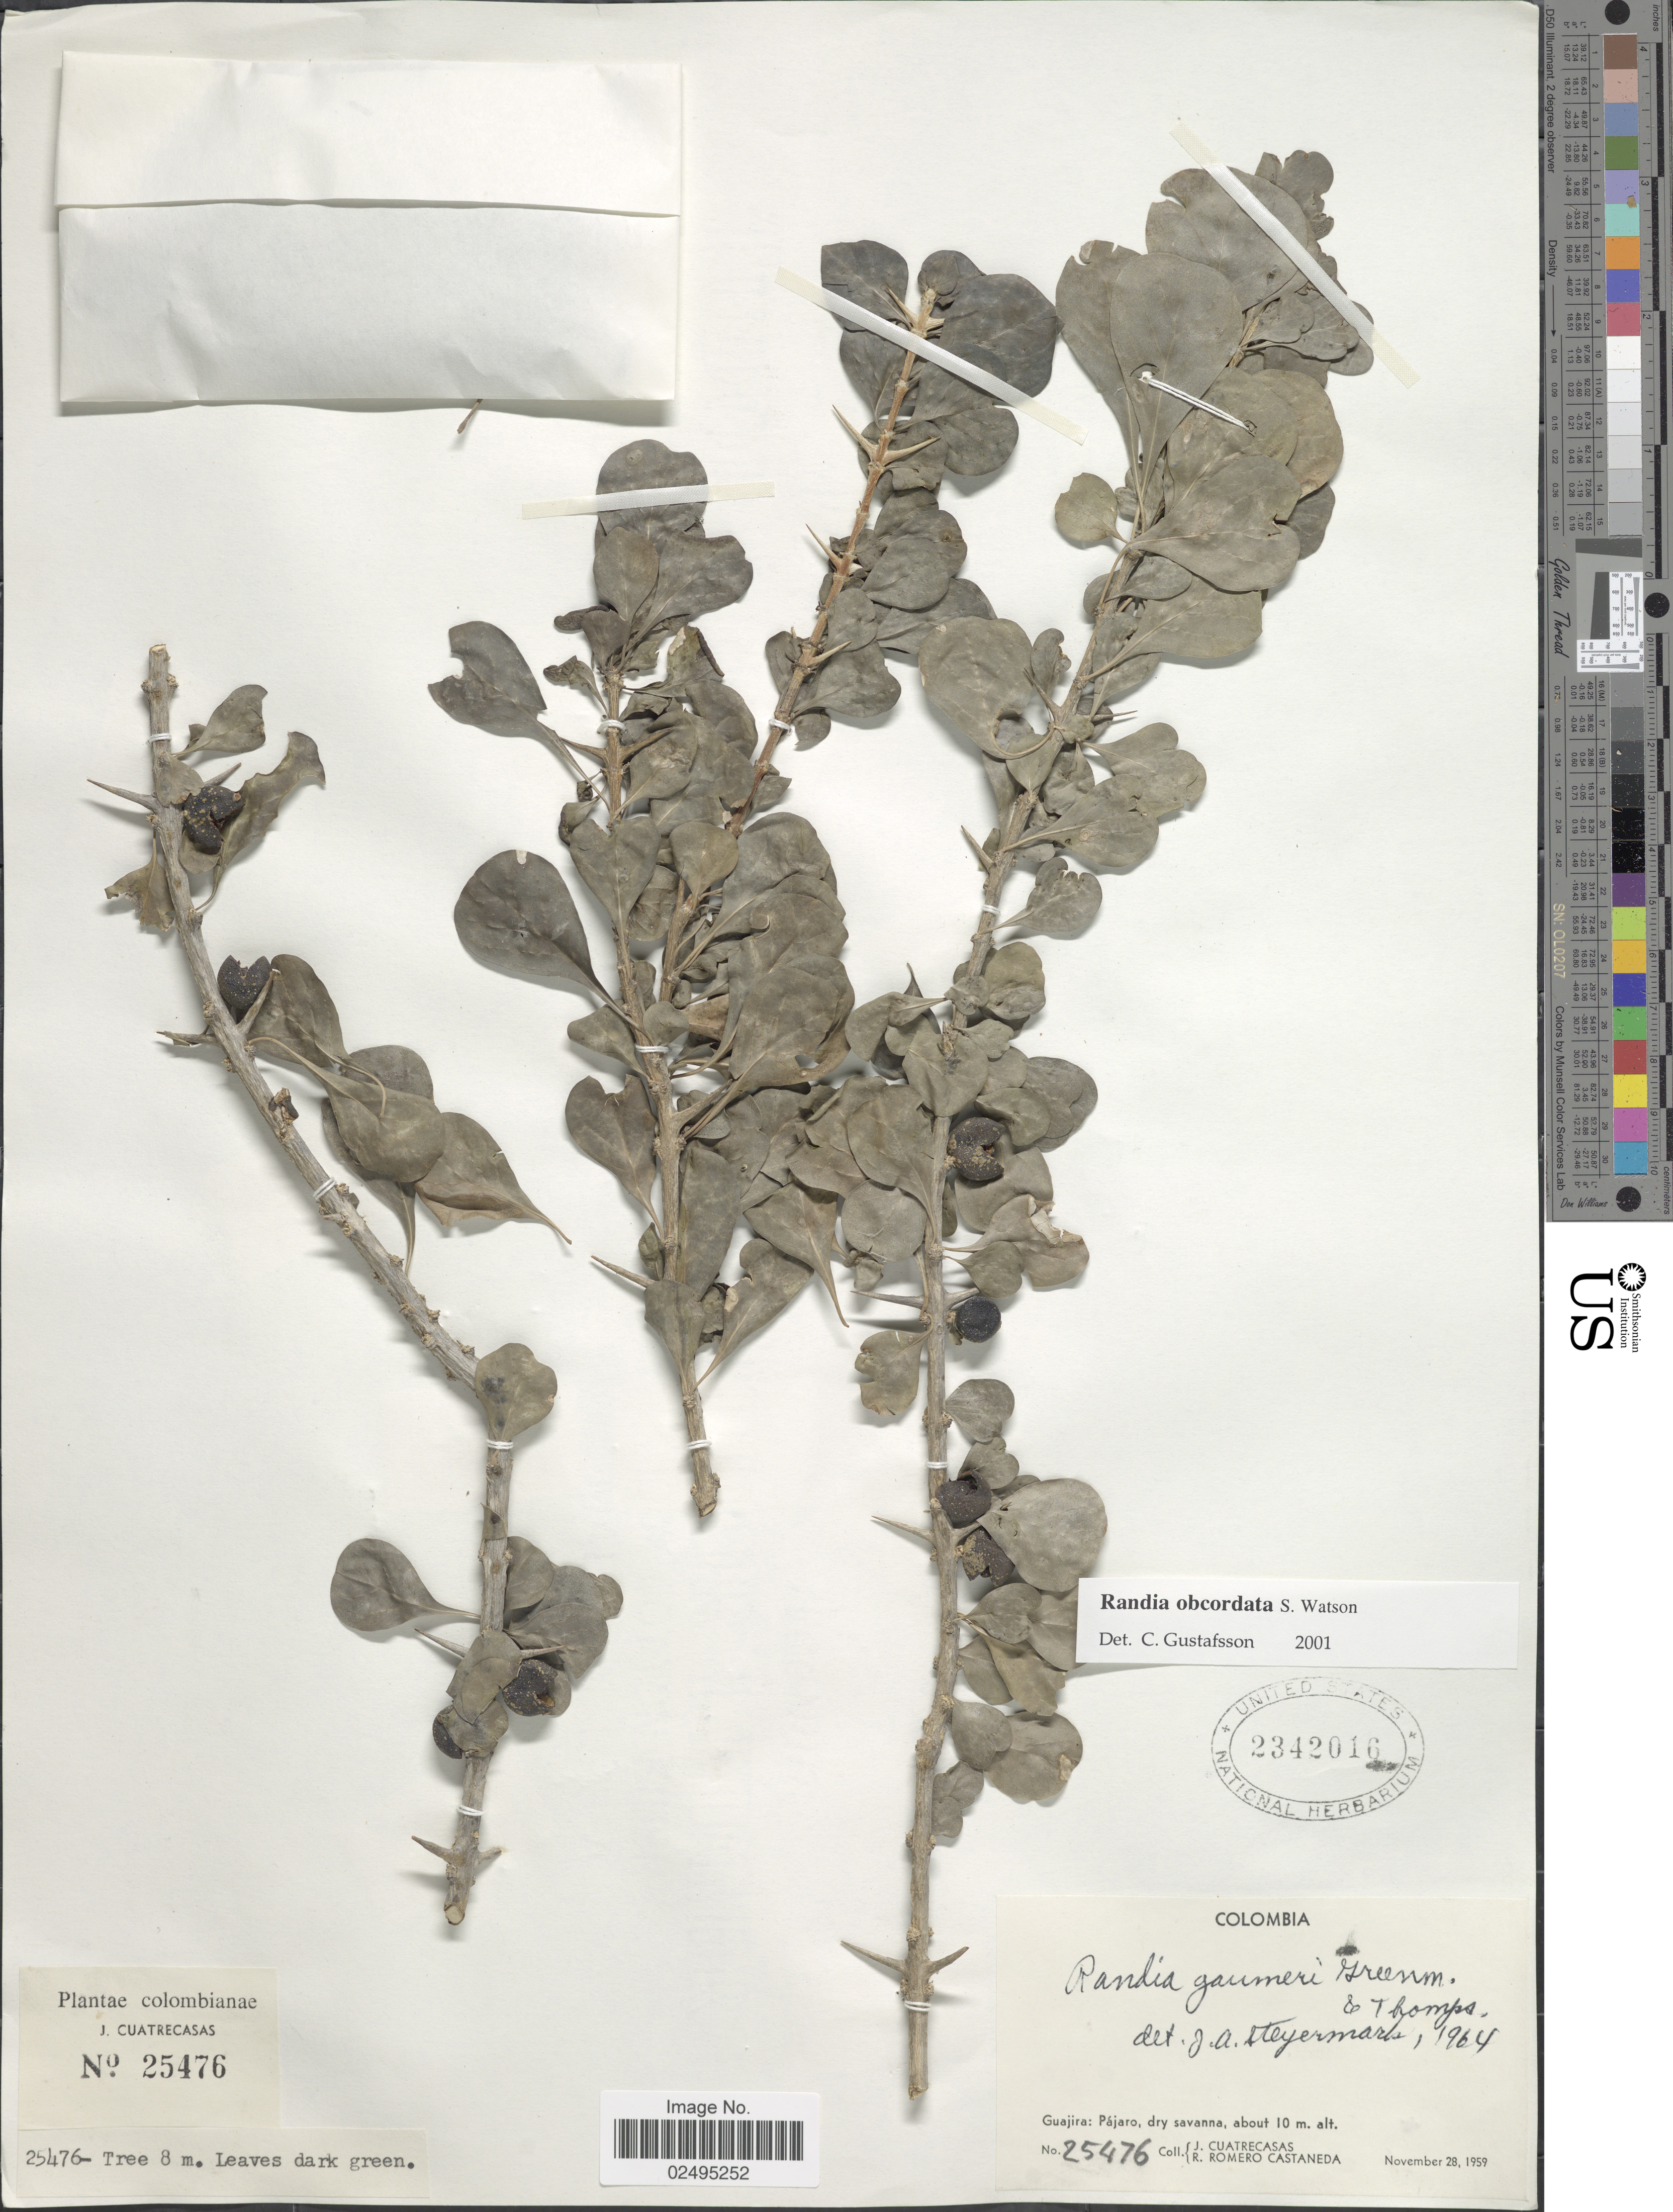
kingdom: Plantae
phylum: Tracheophyta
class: Magnoliopsida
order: Gentianales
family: Rubiaceae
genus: Randia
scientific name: Randia obcordata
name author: S. Watson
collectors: J. Cuatrecasas & R. Romero Castañeda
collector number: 25476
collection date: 1959-11-28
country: Colombia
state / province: La Guajira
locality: Guajira: Pajaro, dry savanna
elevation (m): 10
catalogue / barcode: US 2342016